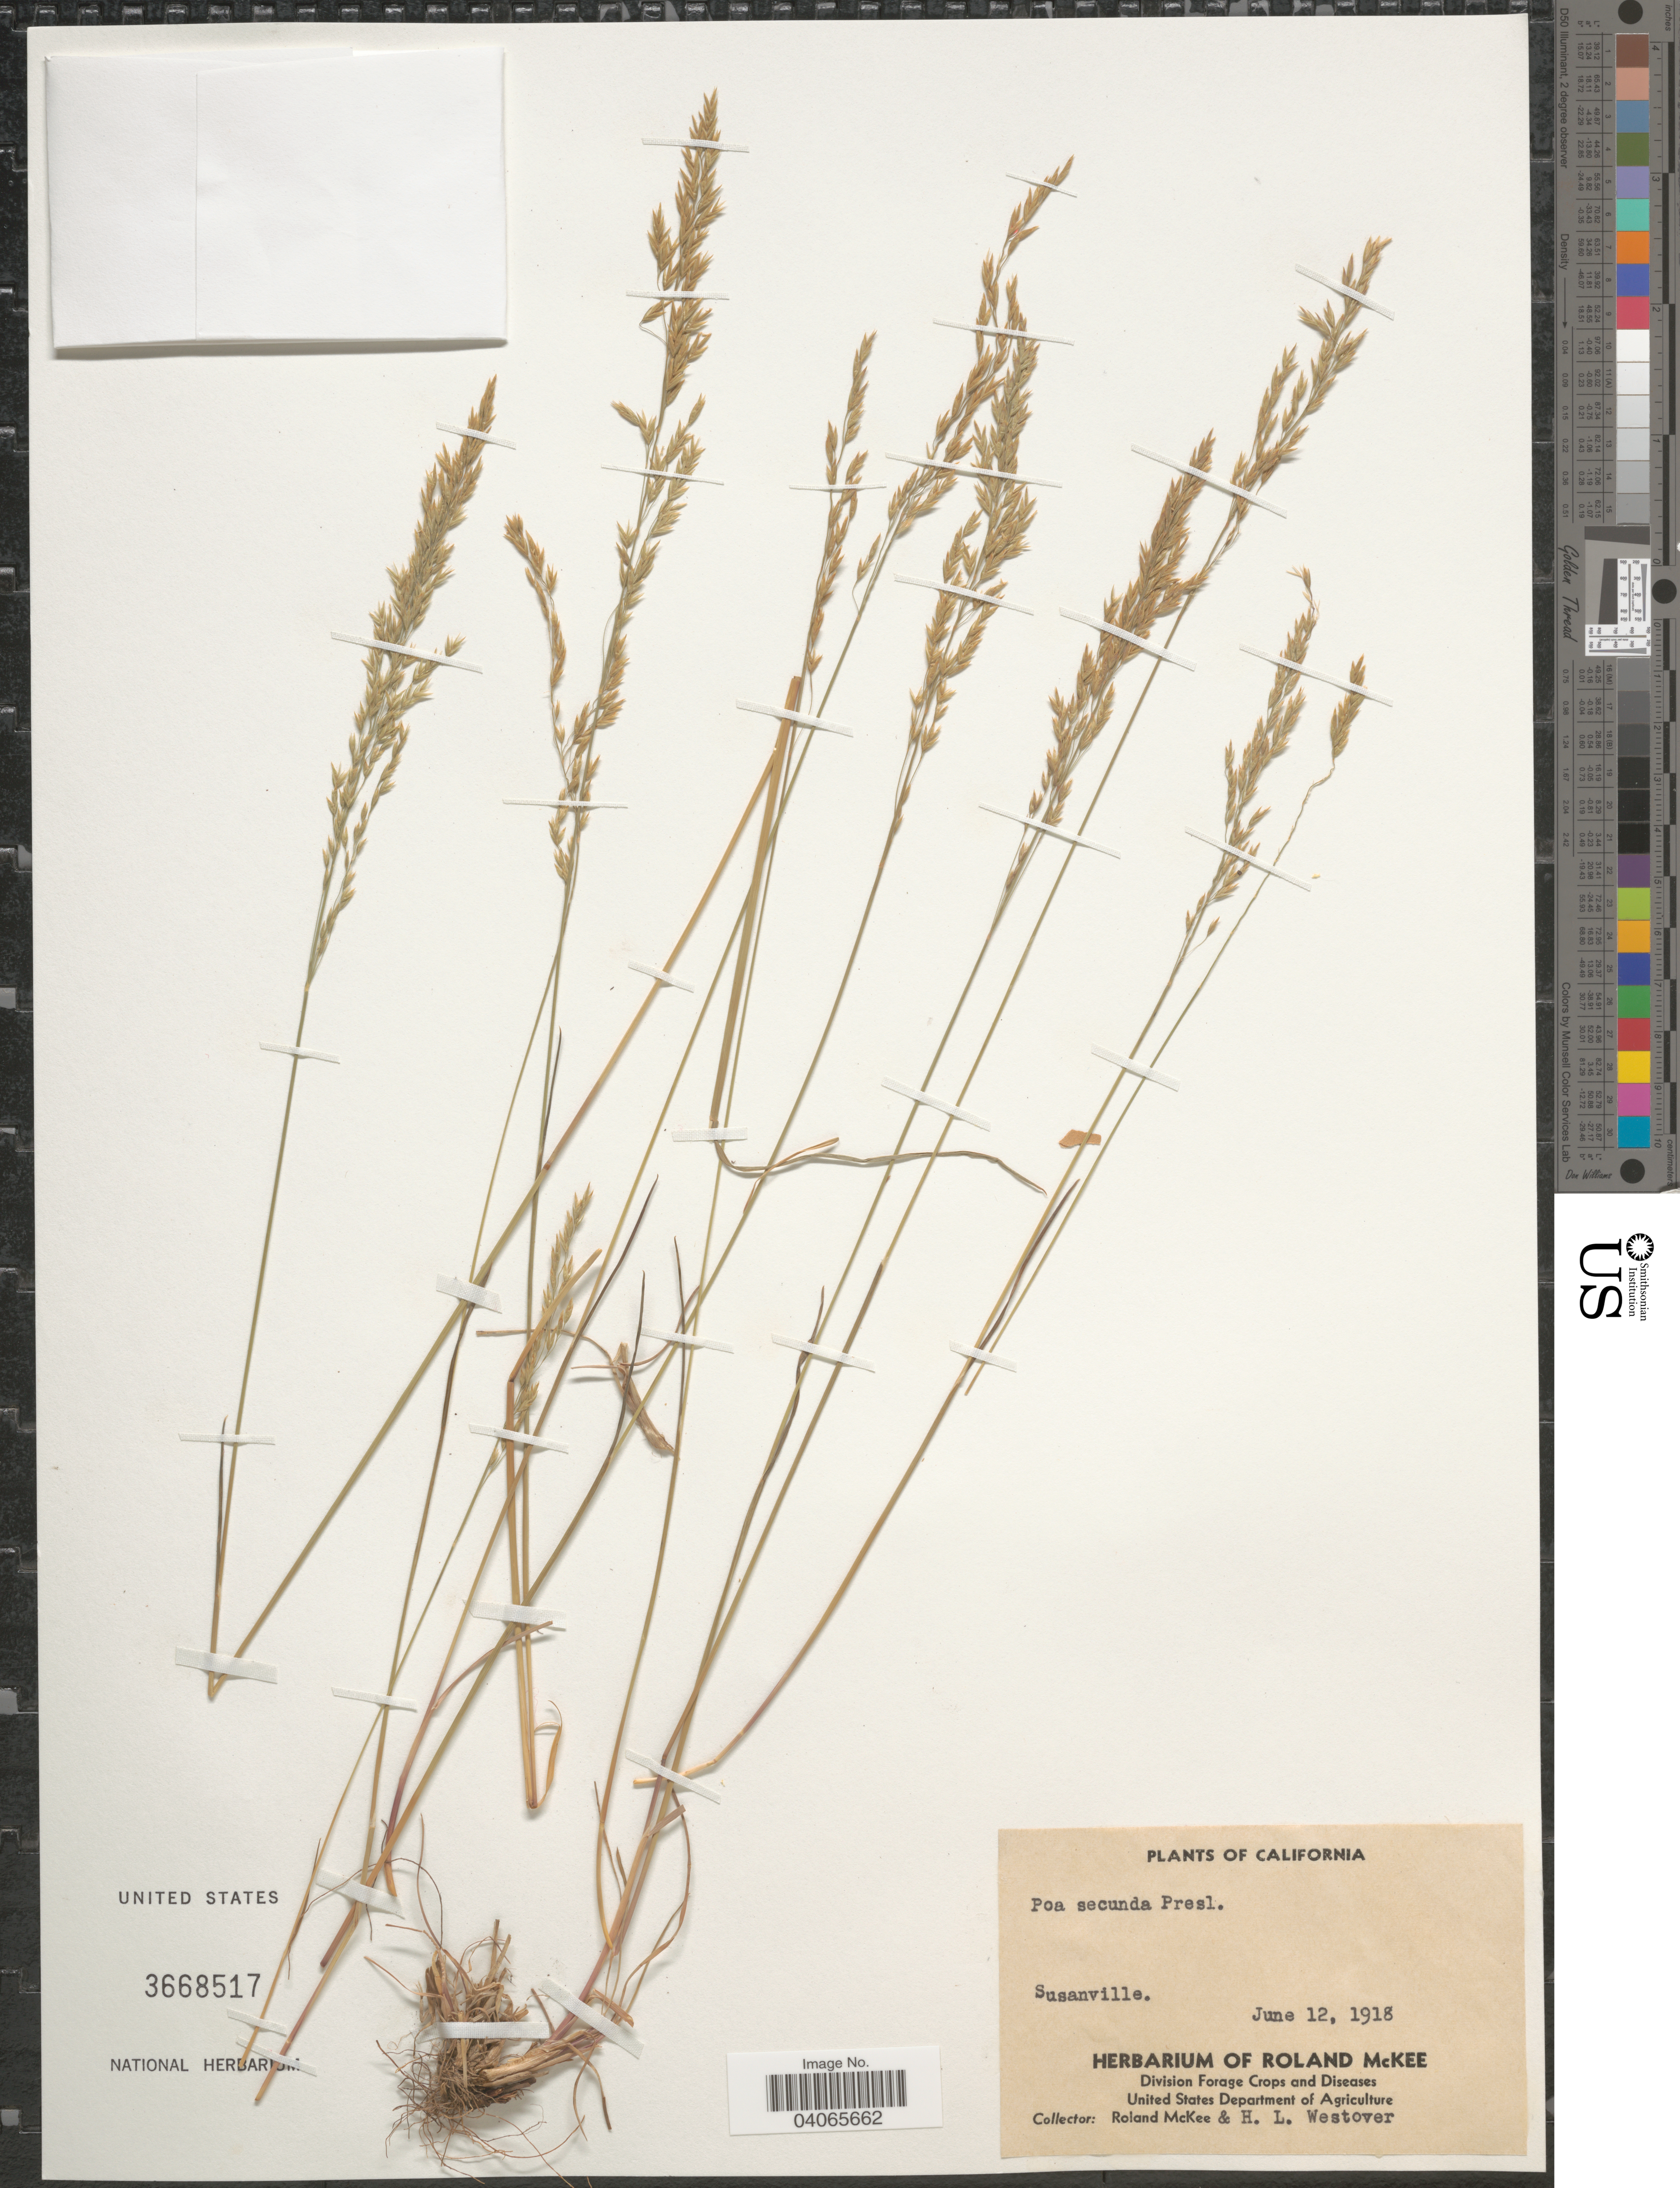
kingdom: Plantae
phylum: Tracheophyta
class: Liliopsida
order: Poales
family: Poaceae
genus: Poa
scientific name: Poa secunda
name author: J. Presl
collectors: R. Mckee & H. Westover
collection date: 1918-06-12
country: United States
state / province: California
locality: Susanville.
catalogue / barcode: US 3668517